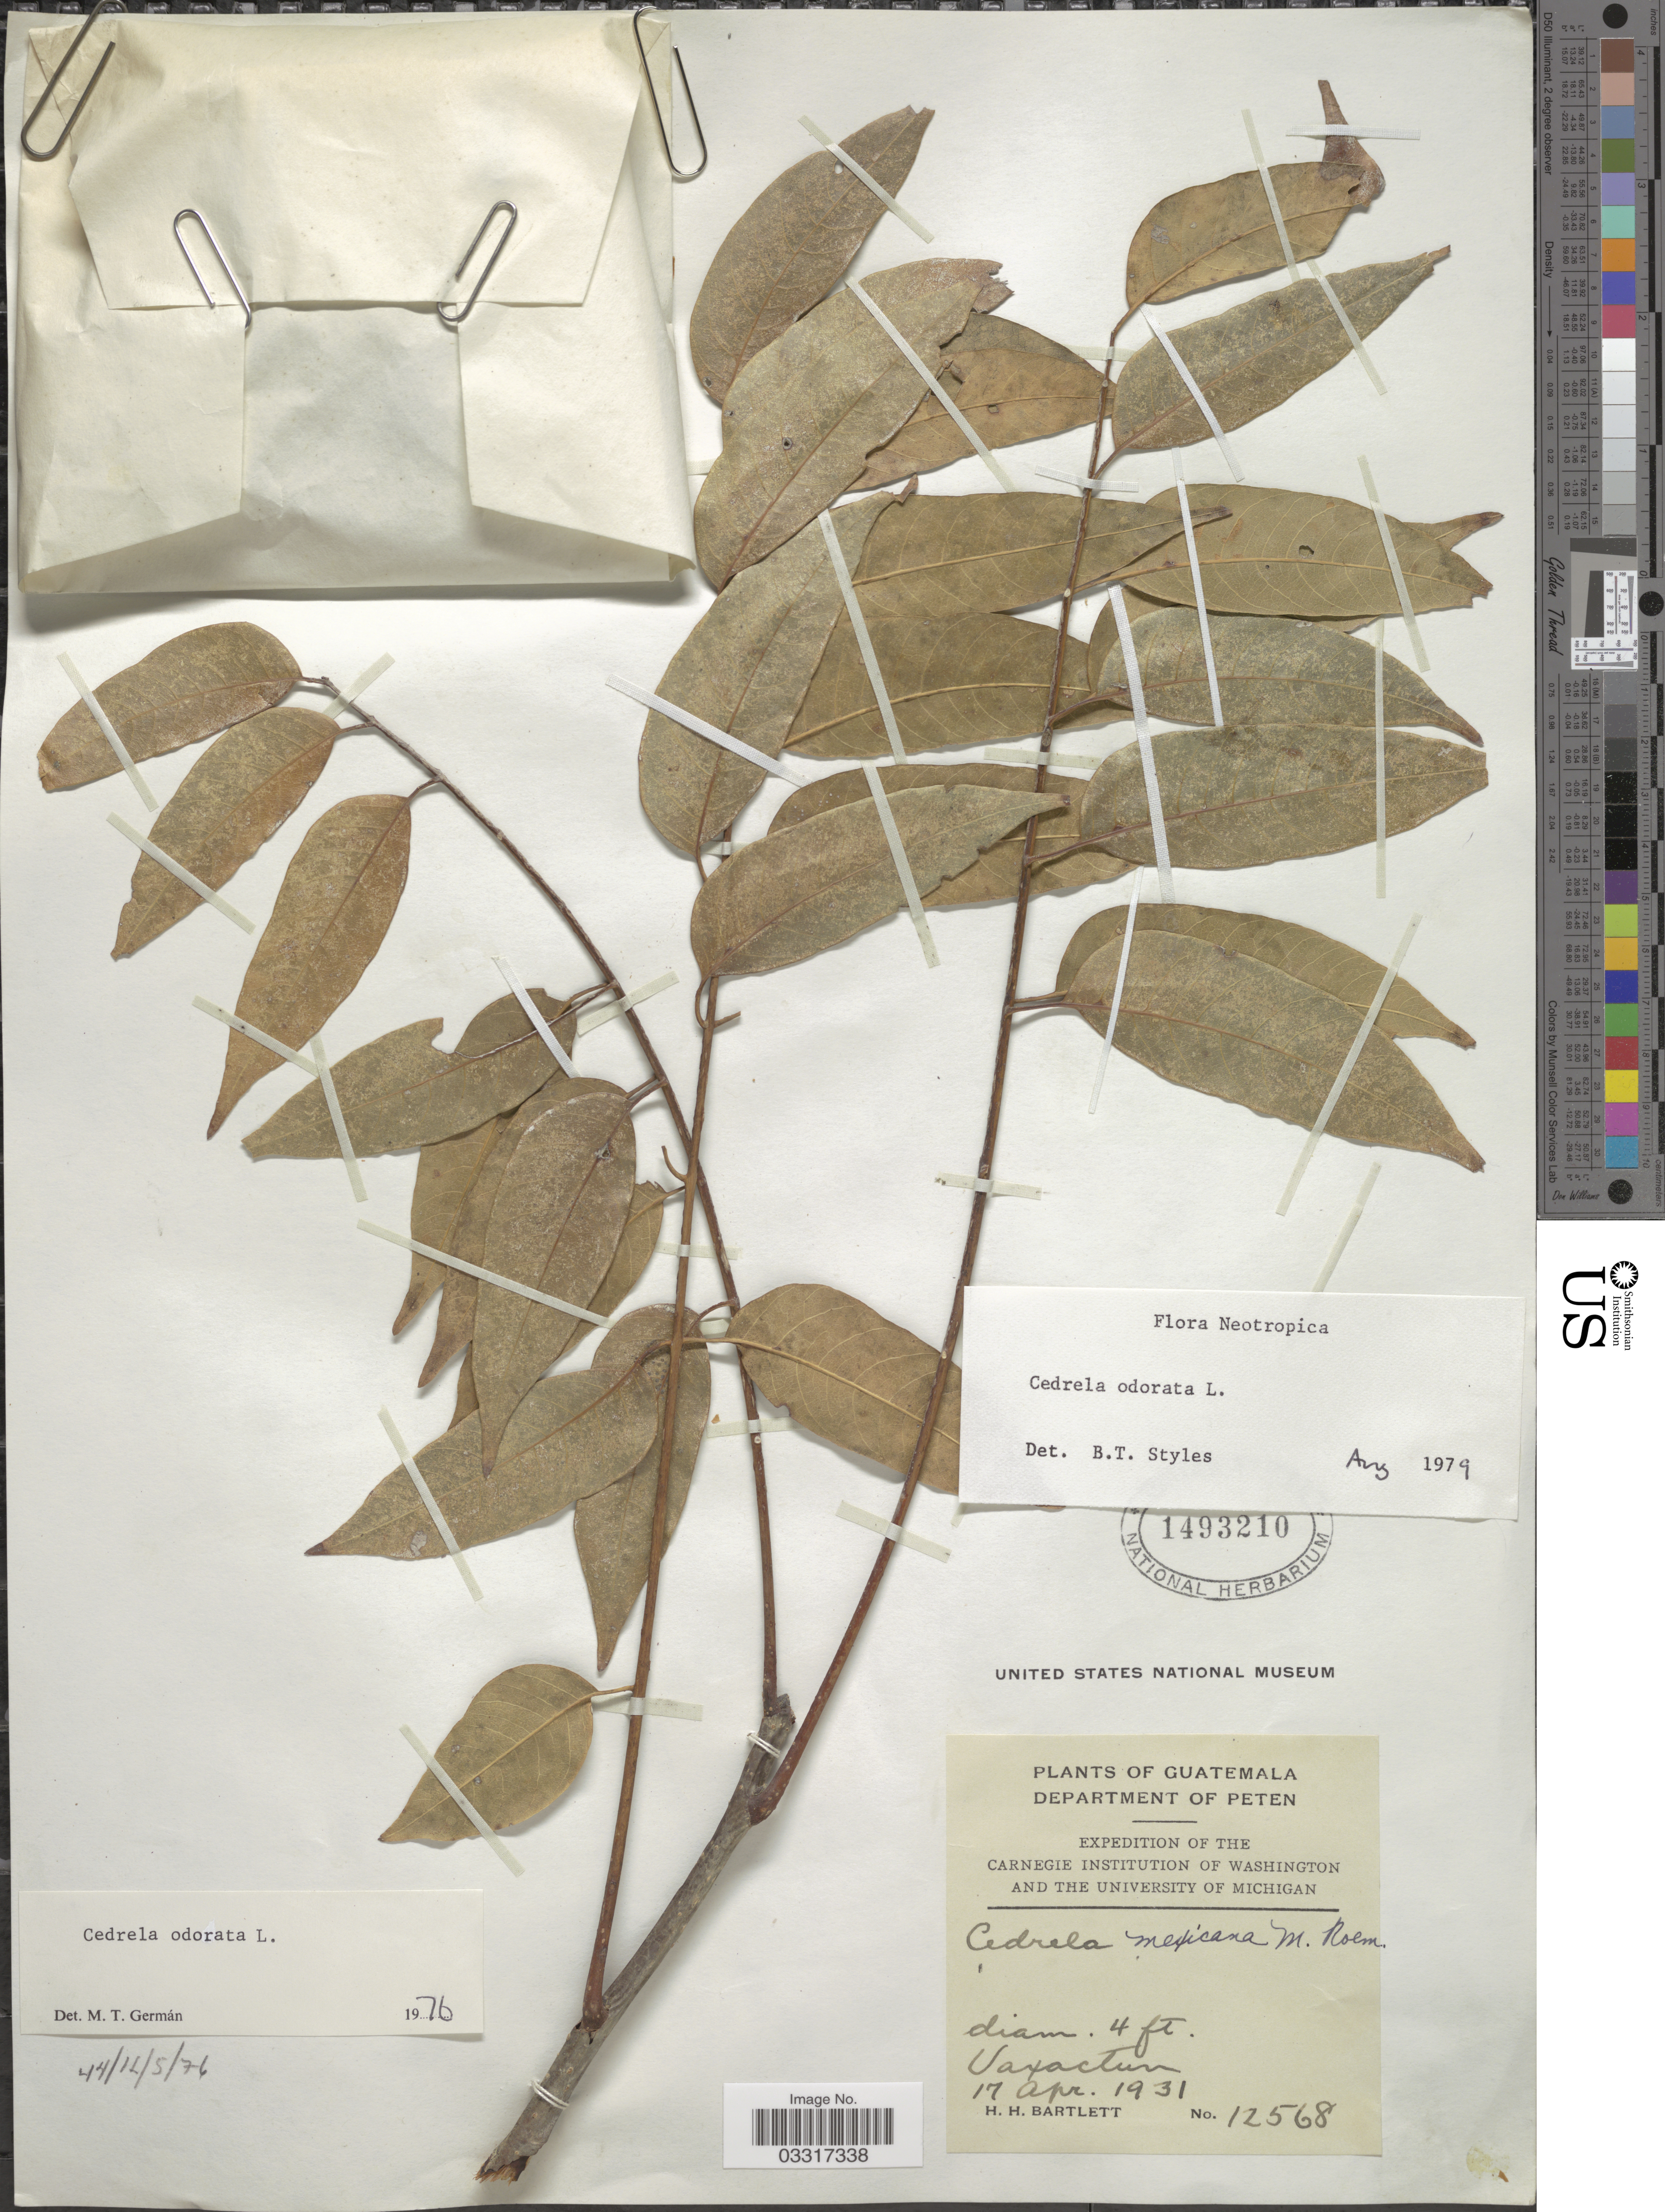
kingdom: Plantae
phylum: Tracheophyta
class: Magnoliopsida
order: Sapindales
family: Meliaceae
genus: Cedrela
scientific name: Cedrela odorata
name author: L.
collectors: H. H. Bartlett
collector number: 12568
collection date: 1931-04-17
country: Guatemala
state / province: El Petén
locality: Department of Peten. Uaxactun.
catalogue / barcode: US 1493210